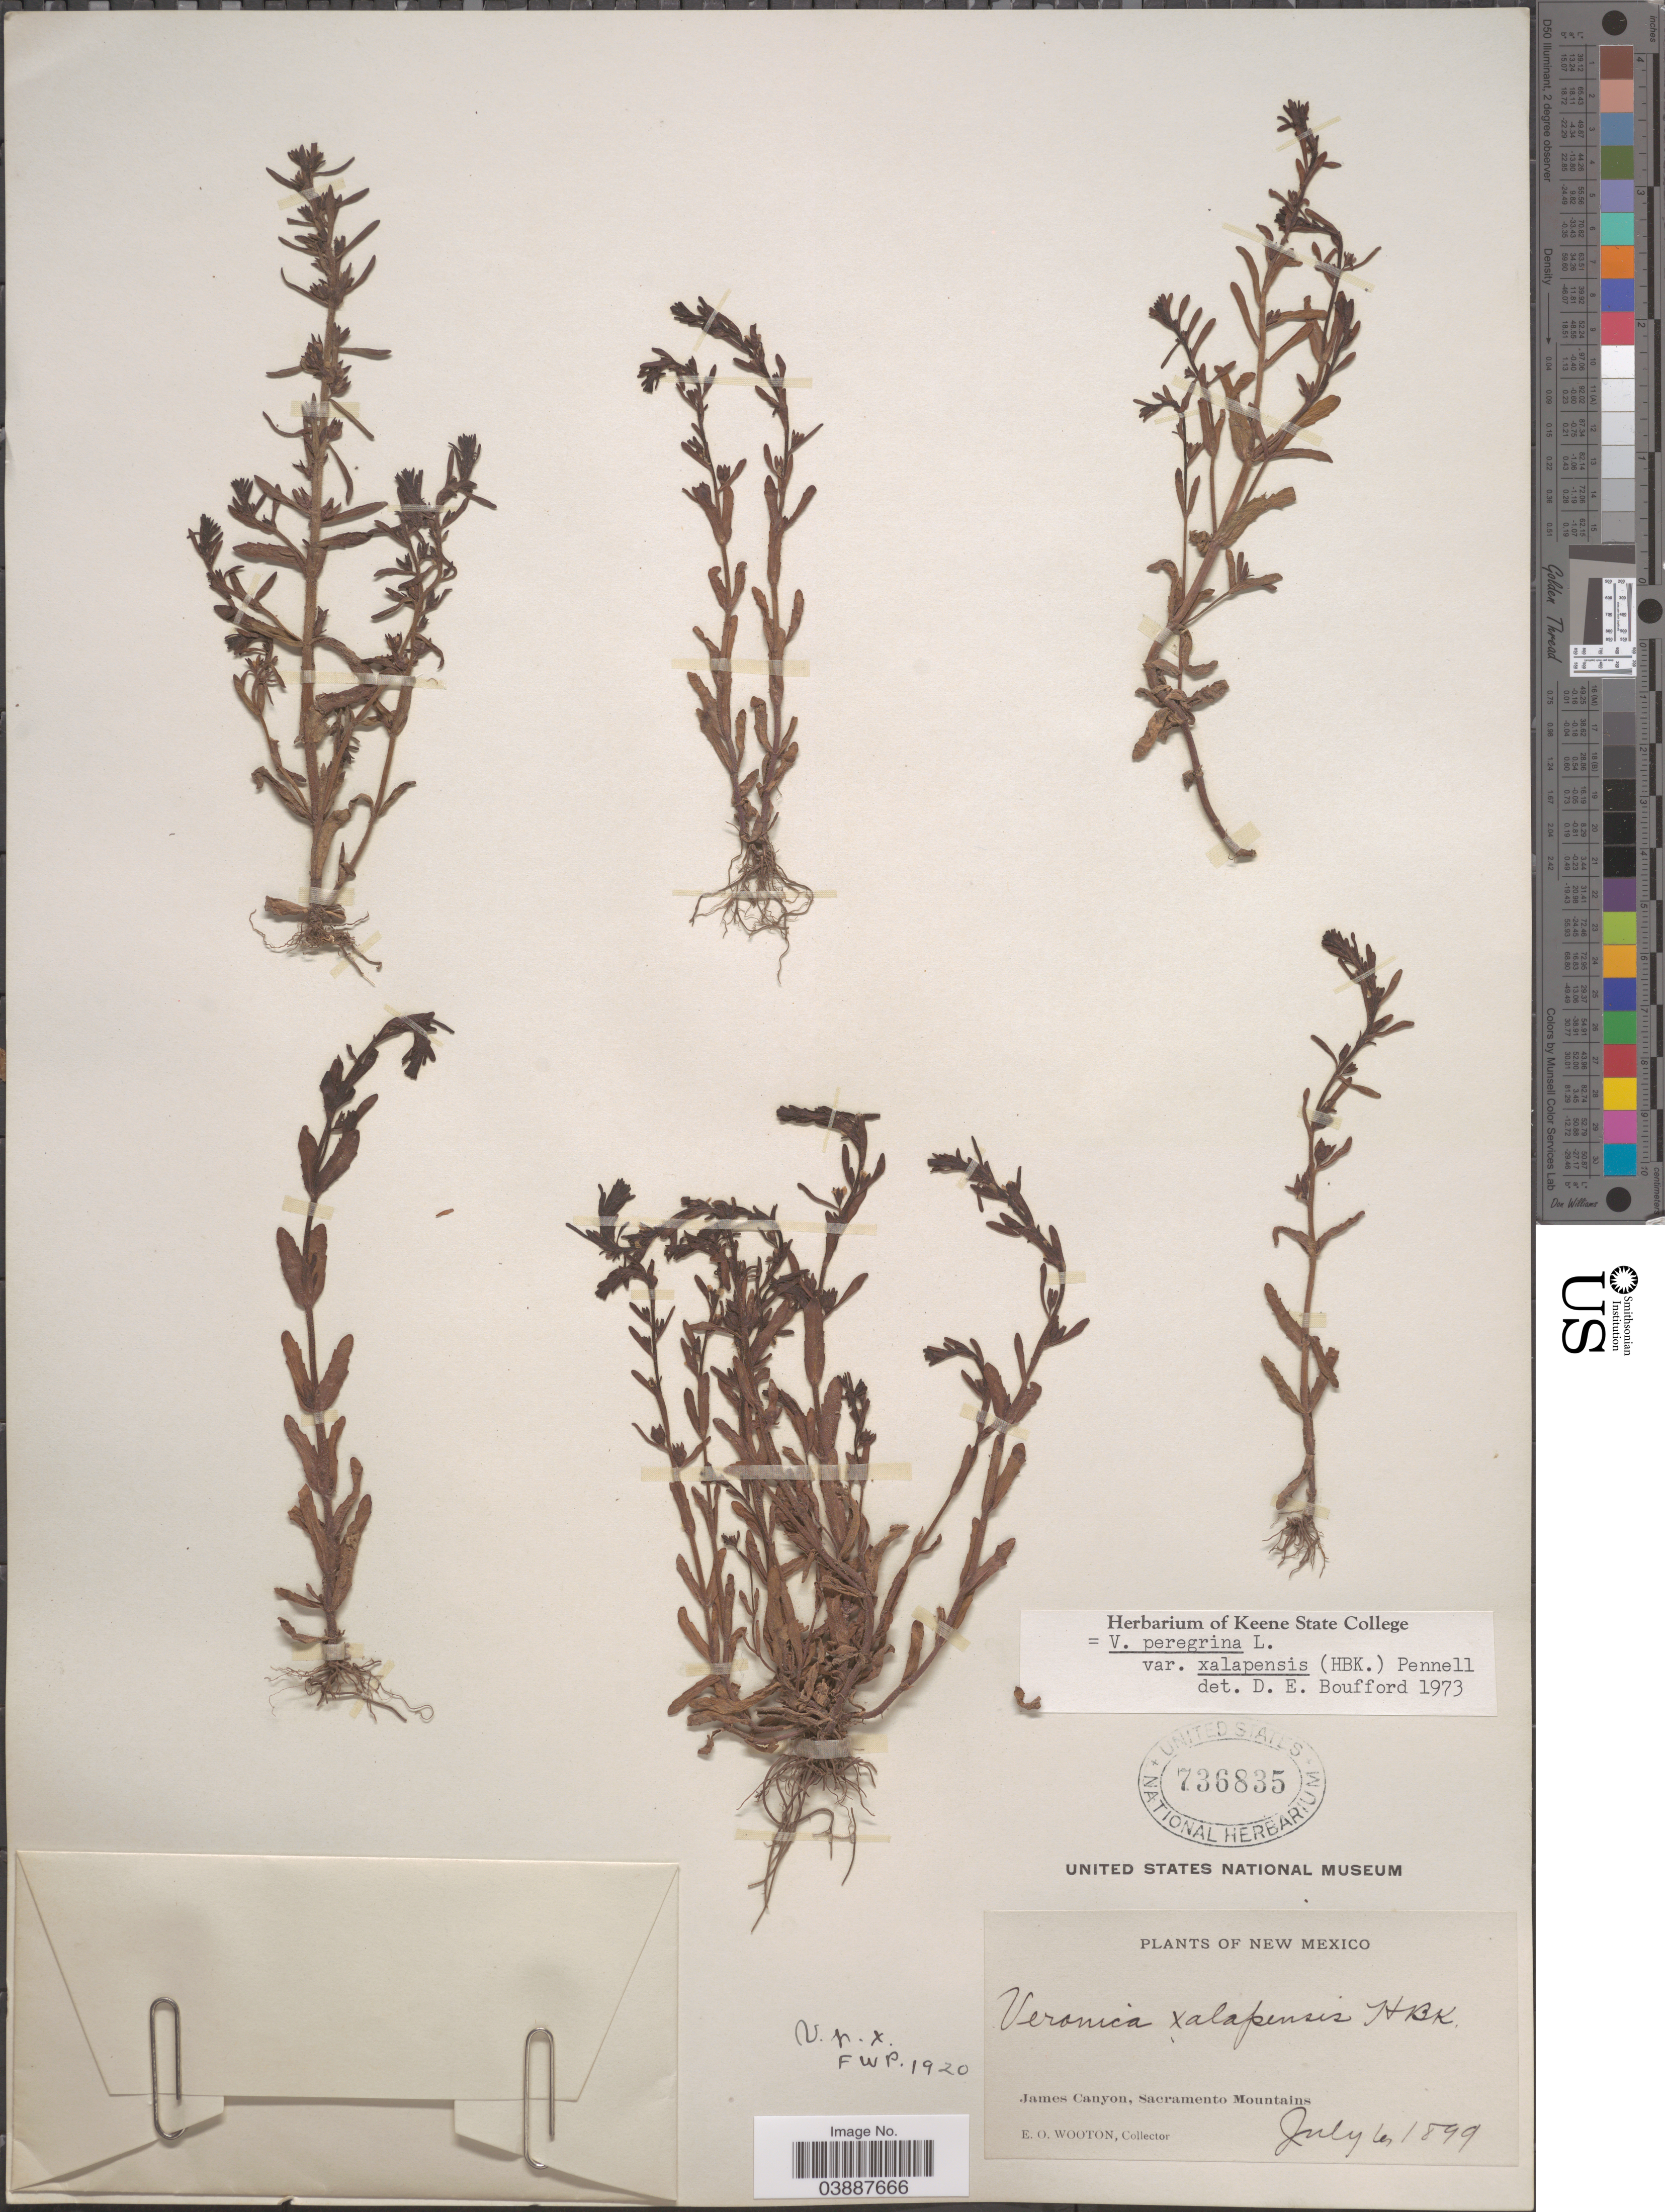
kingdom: Plantae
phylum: Tracheophyta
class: Magnoliopsida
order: Lamiales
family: Plantaginaceae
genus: Veronica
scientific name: Veronica peregrina var. xalapensis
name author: Kunth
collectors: E. O. Wooton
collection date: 1899-07-06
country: United States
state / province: New Mexico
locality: James Canyon, Sacramento Mountains.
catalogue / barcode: US 736835